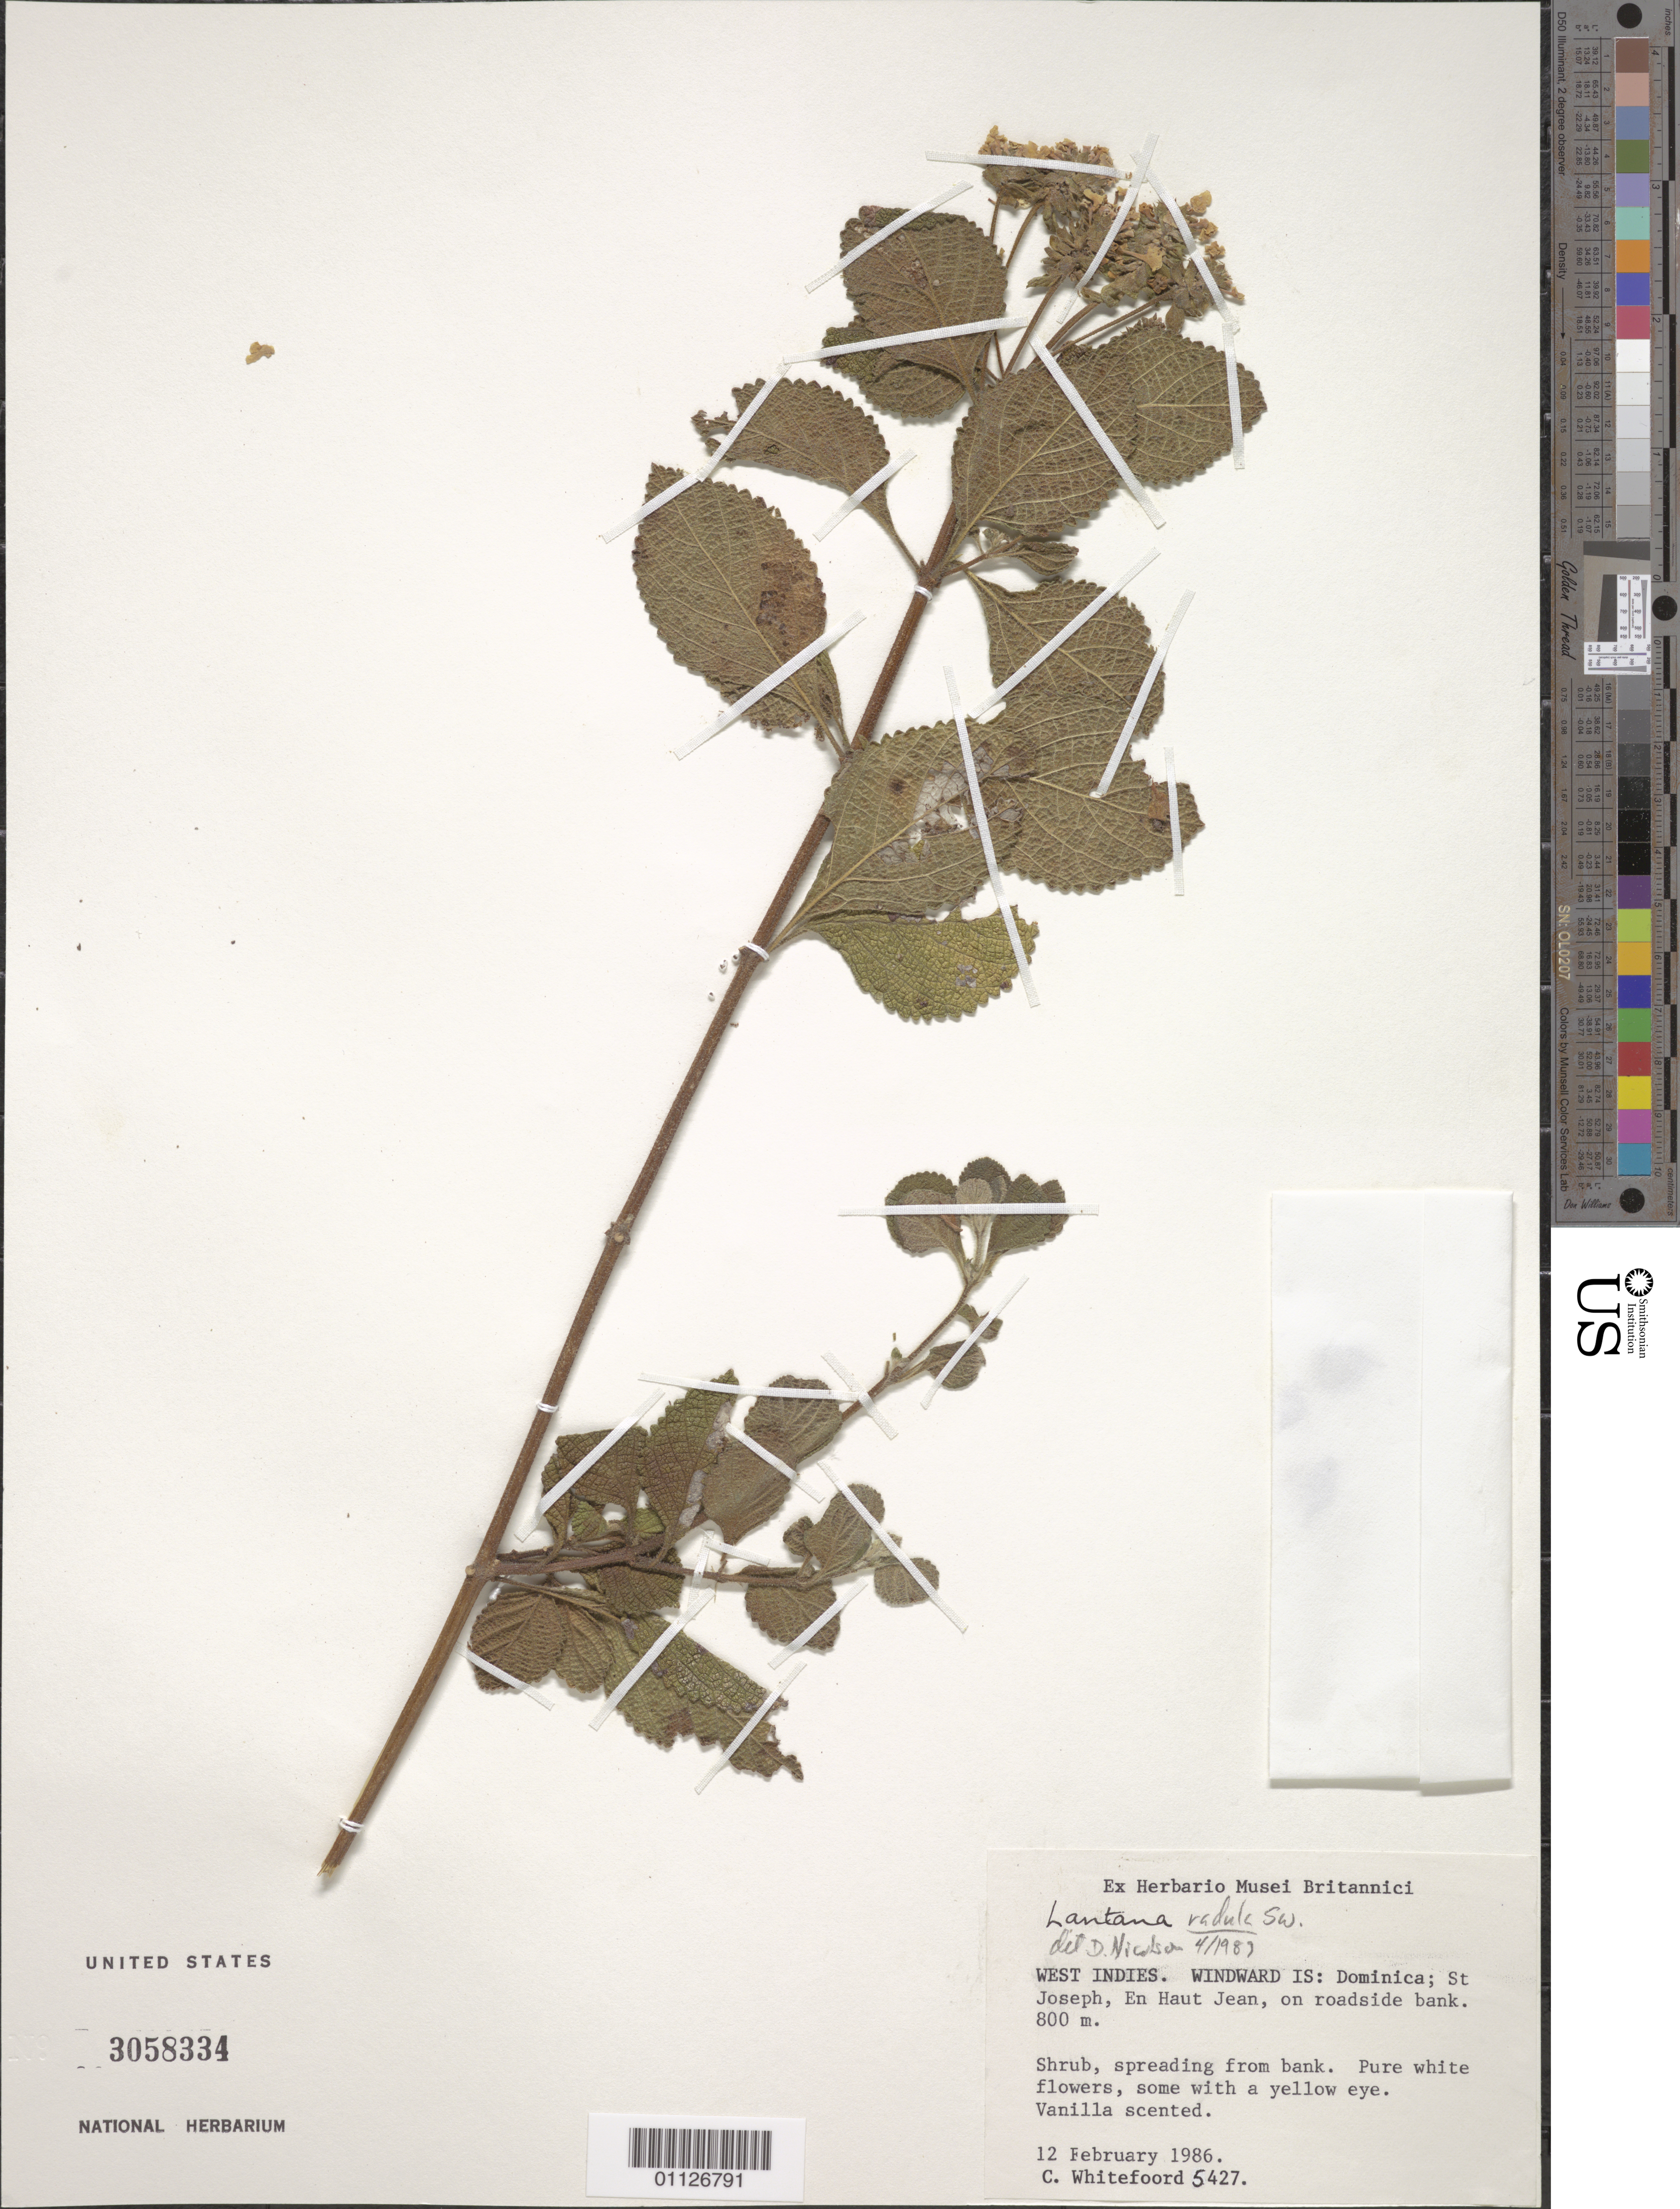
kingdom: Plantae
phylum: Tracheophyta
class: Magnoliopsida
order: Lamiales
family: Verbenaceae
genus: Lantana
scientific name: Lantana radula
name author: Sw.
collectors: C. Whitefoord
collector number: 5427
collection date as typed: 12 Feb 1986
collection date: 1986-02-12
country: Dominica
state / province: St. Joseph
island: Dominica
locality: En Haut Jean, on roadside bank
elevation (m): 800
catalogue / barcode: US 3058334